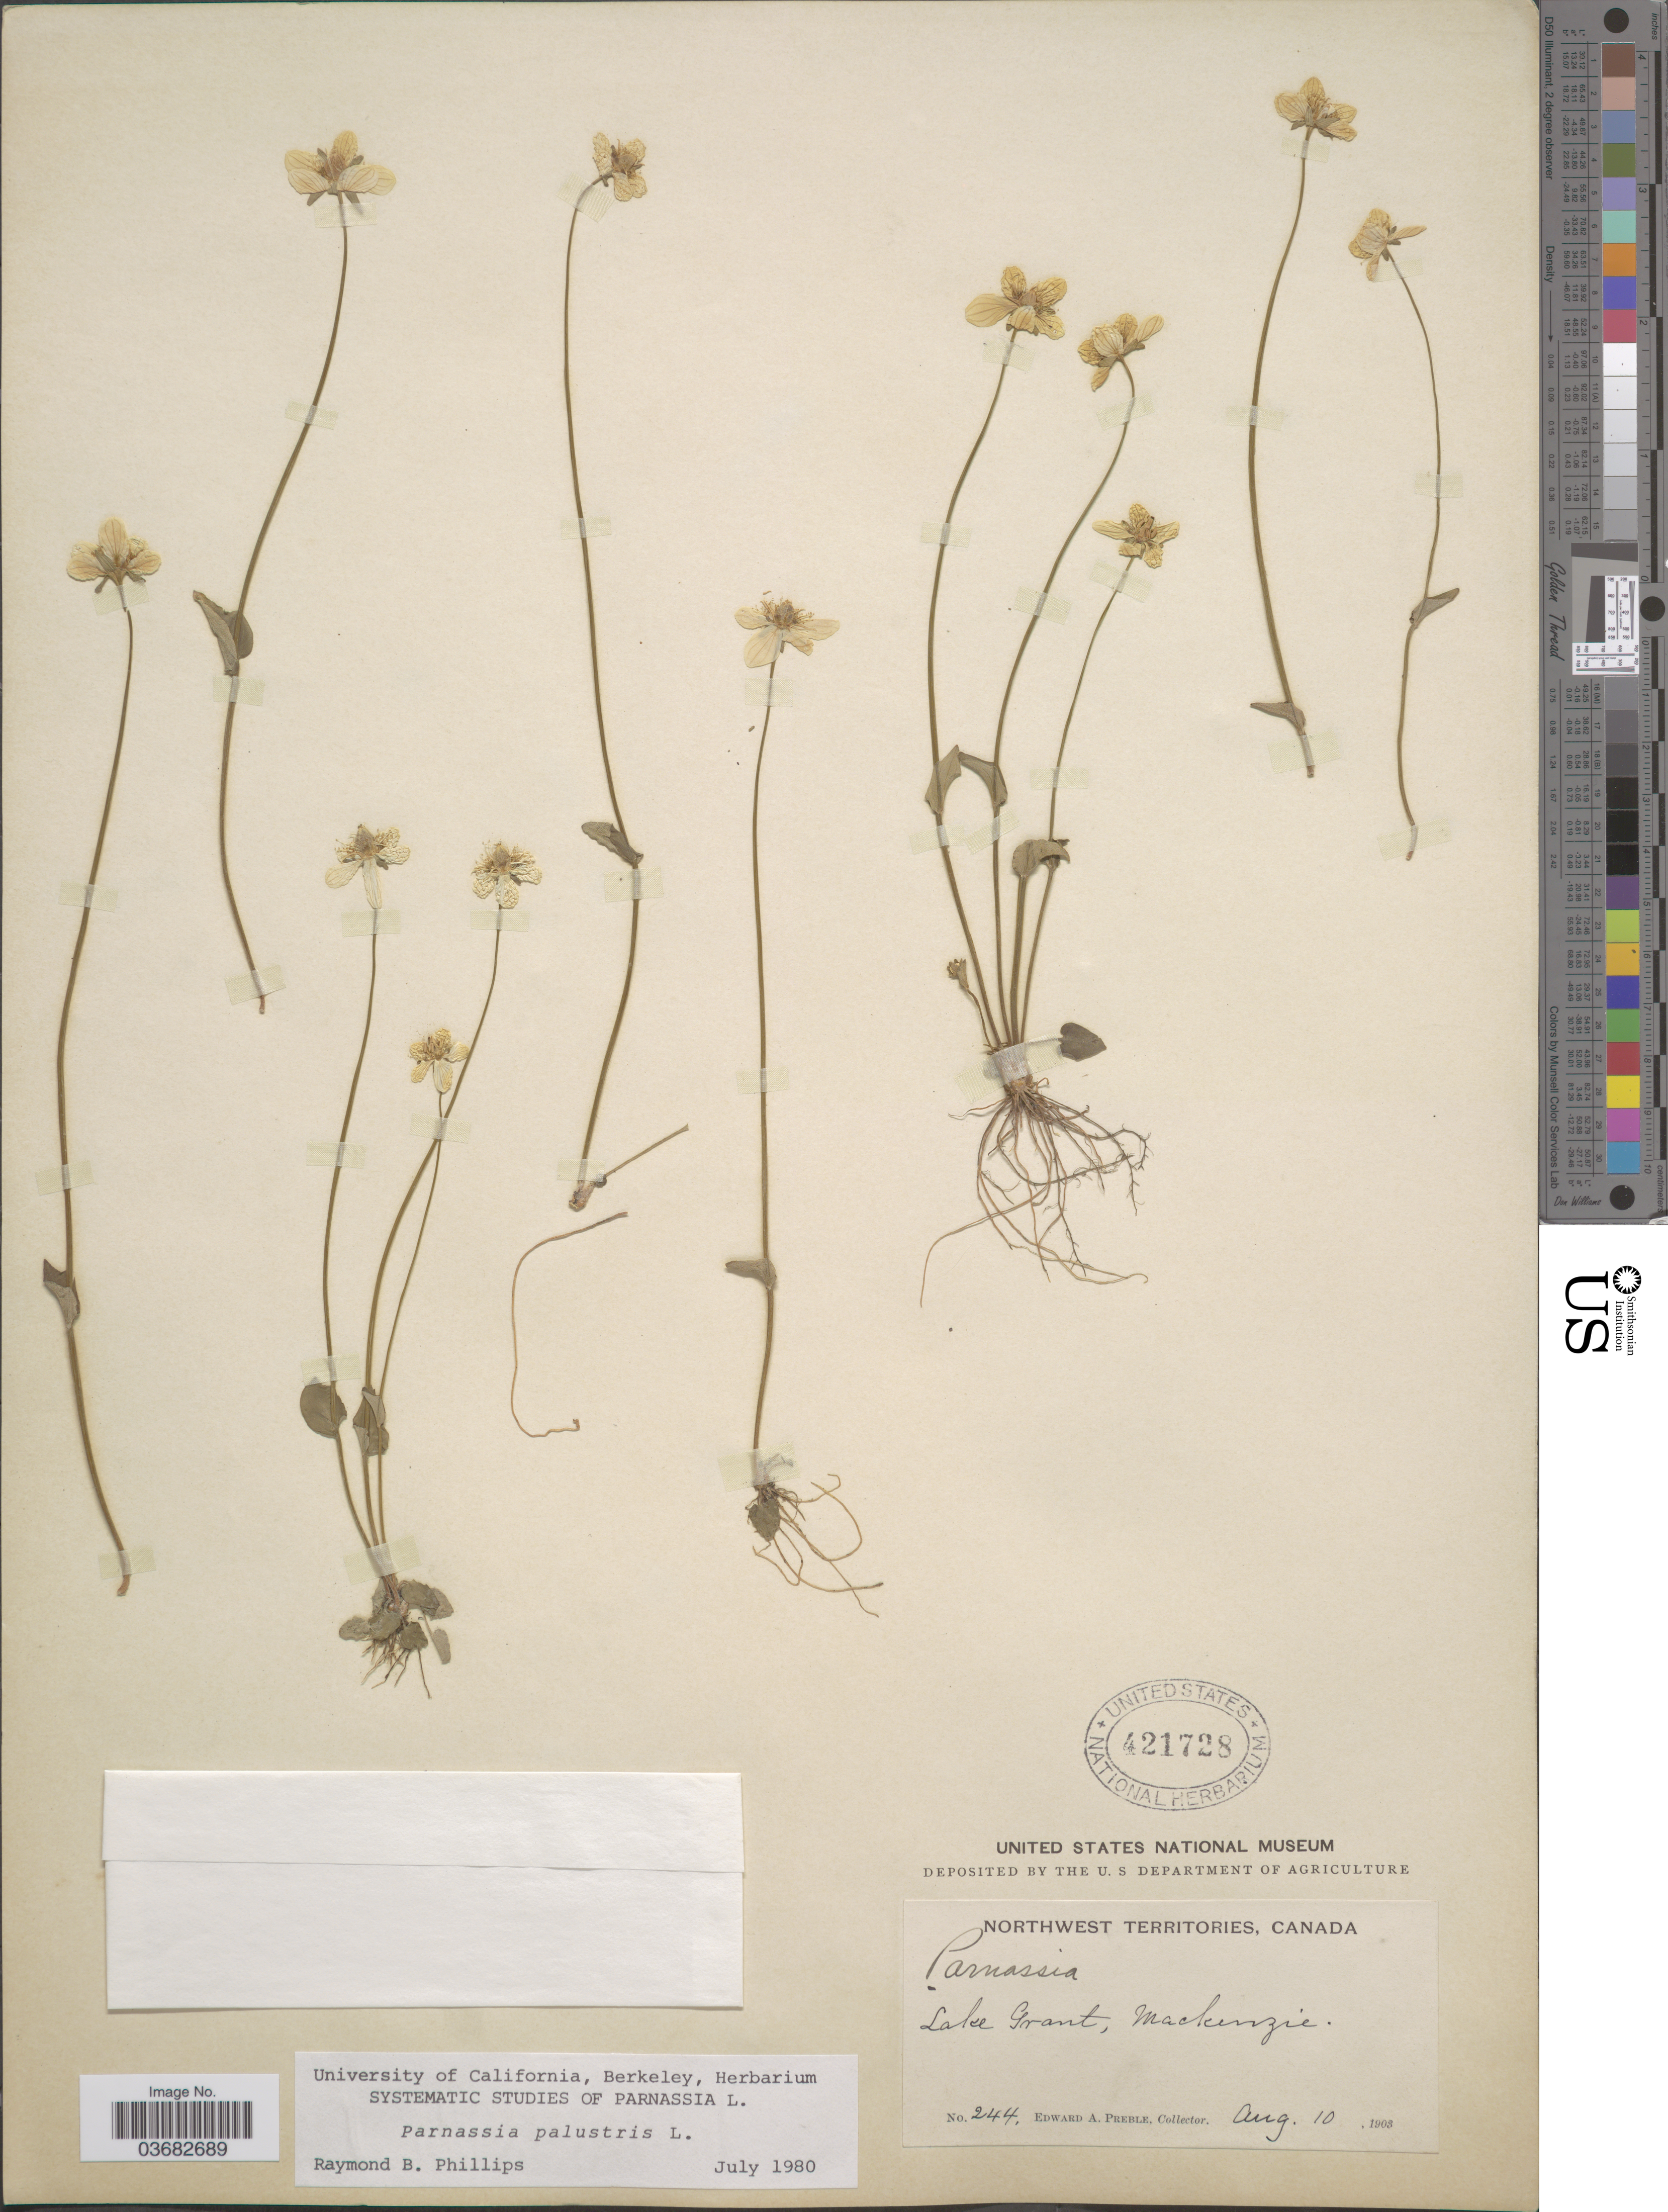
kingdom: Plantae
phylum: Tracheophyta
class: Magnoliopsida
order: Celastrales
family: Parnassiaceae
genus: Parnassia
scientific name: Parnassia palustris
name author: L.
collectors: E. Preble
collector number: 244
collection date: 1903-08-10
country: Canada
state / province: Northwest Territories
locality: Lake Grant, Mackenzie.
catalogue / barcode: US 421728